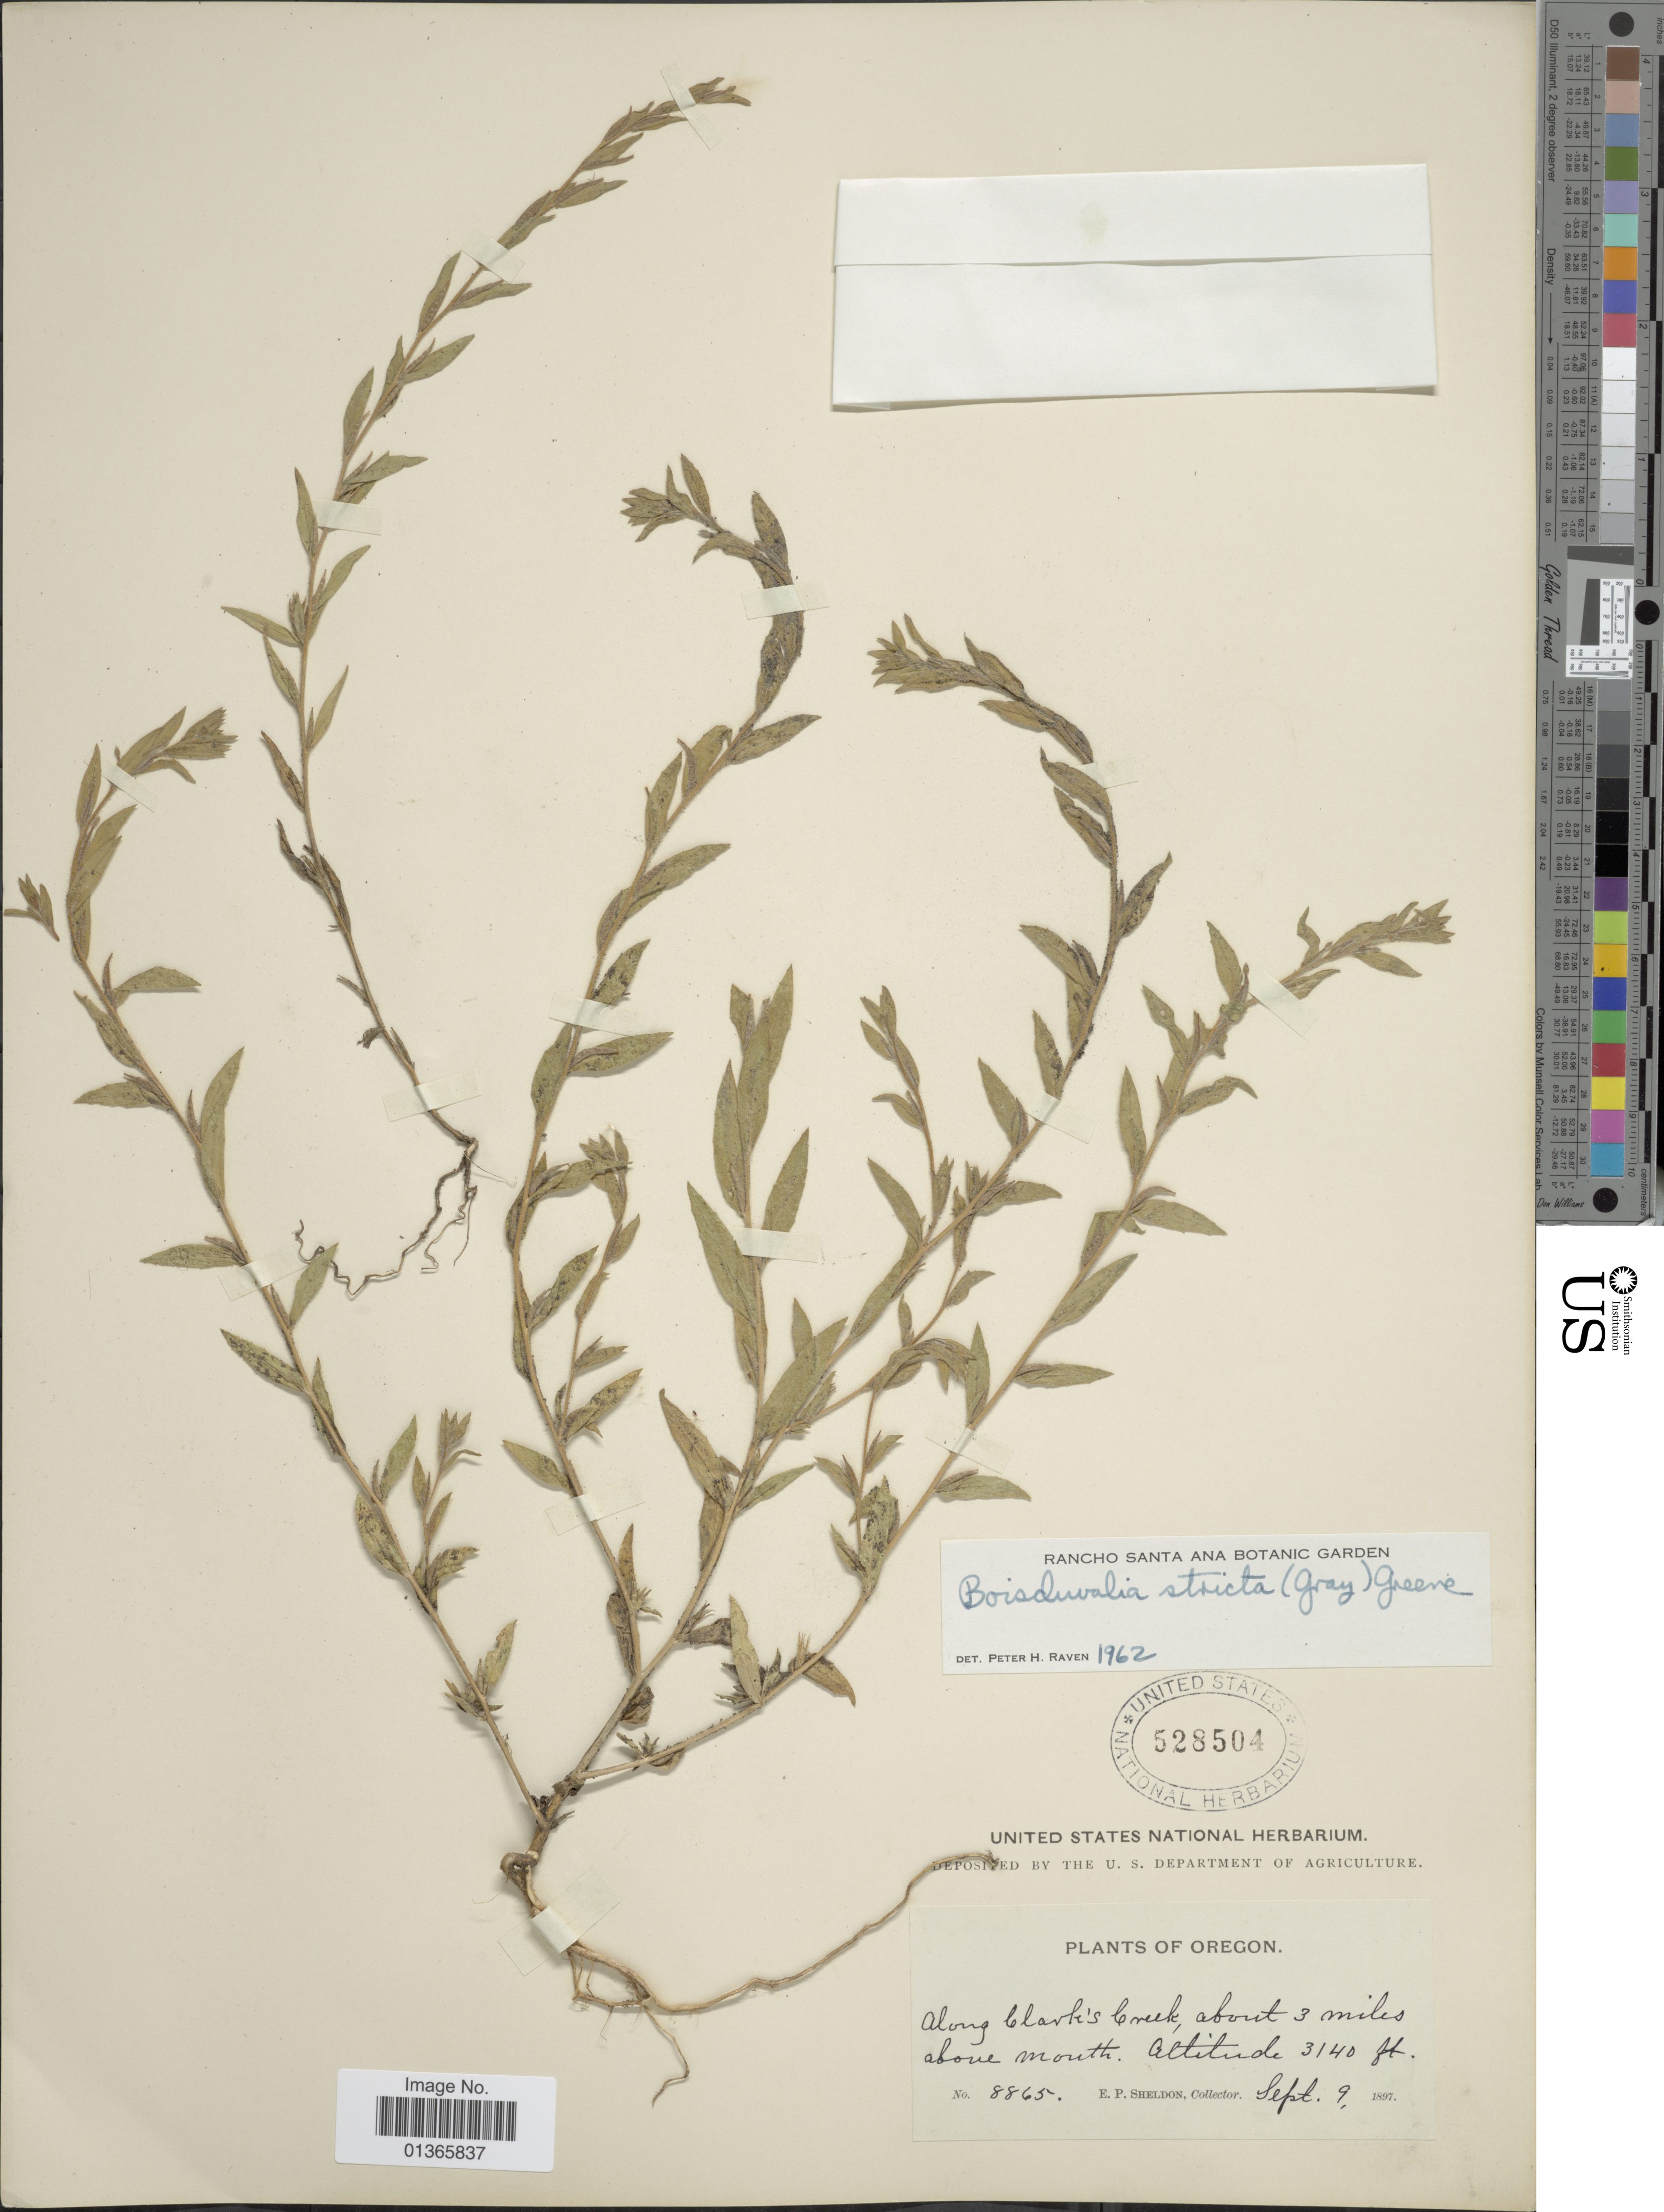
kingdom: Plantae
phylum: Tracheophyta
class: Magnoliopsida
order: Myrtales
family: Onagraceae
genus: Epilobium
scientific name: Epilobium torreyi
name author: (S. Watson) Hoch & P.H. Raven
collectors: E. P. Sheldon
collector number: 8865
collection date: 1897-09-09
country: United States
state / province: Oregon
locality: Along Clark's Creek, about 3 miles above mouth.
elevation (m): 957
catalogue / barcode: US 528504